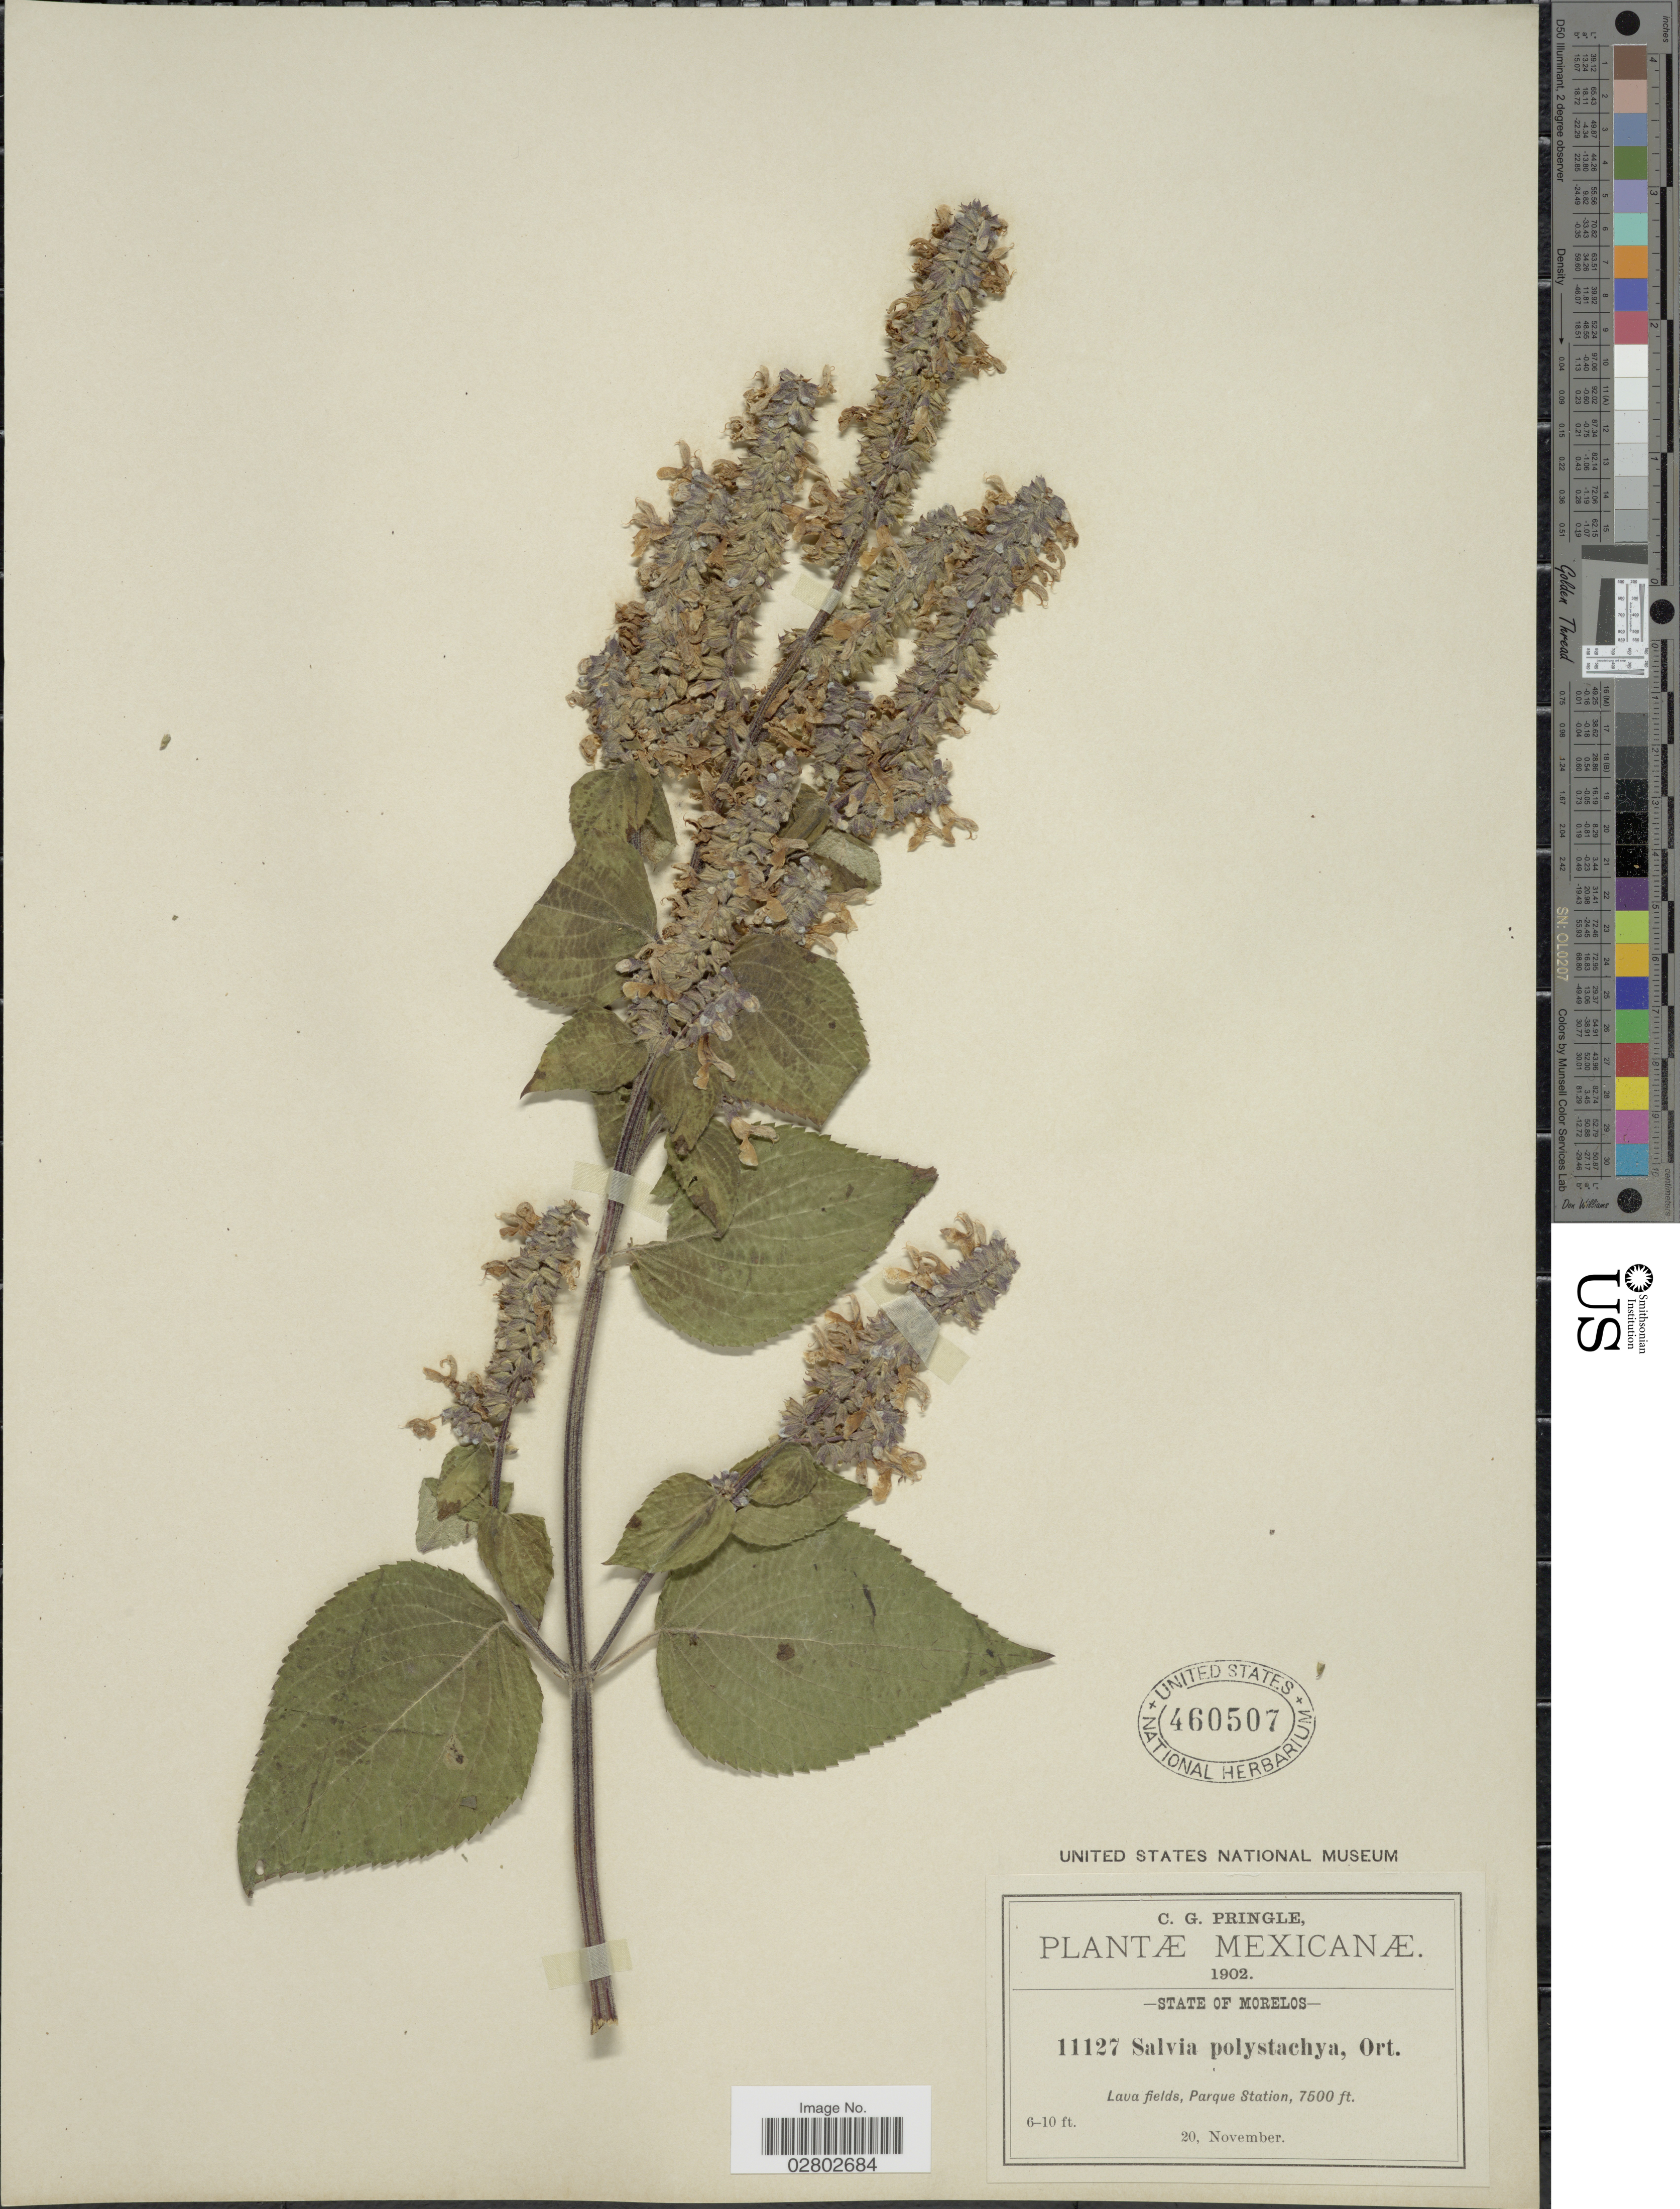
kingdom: Plantae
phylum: Tracheophyta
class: Magnoliopsida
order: Lamiales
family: Lamiaceae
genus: Salvia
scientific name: Salvia polystachya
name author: Cav.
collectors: C. G. Pringle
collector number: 11127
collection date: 1902-11-20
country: Mexico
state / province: Morelos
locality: Lava fields, Parque Station.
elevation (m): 2286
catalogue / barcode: US 460507